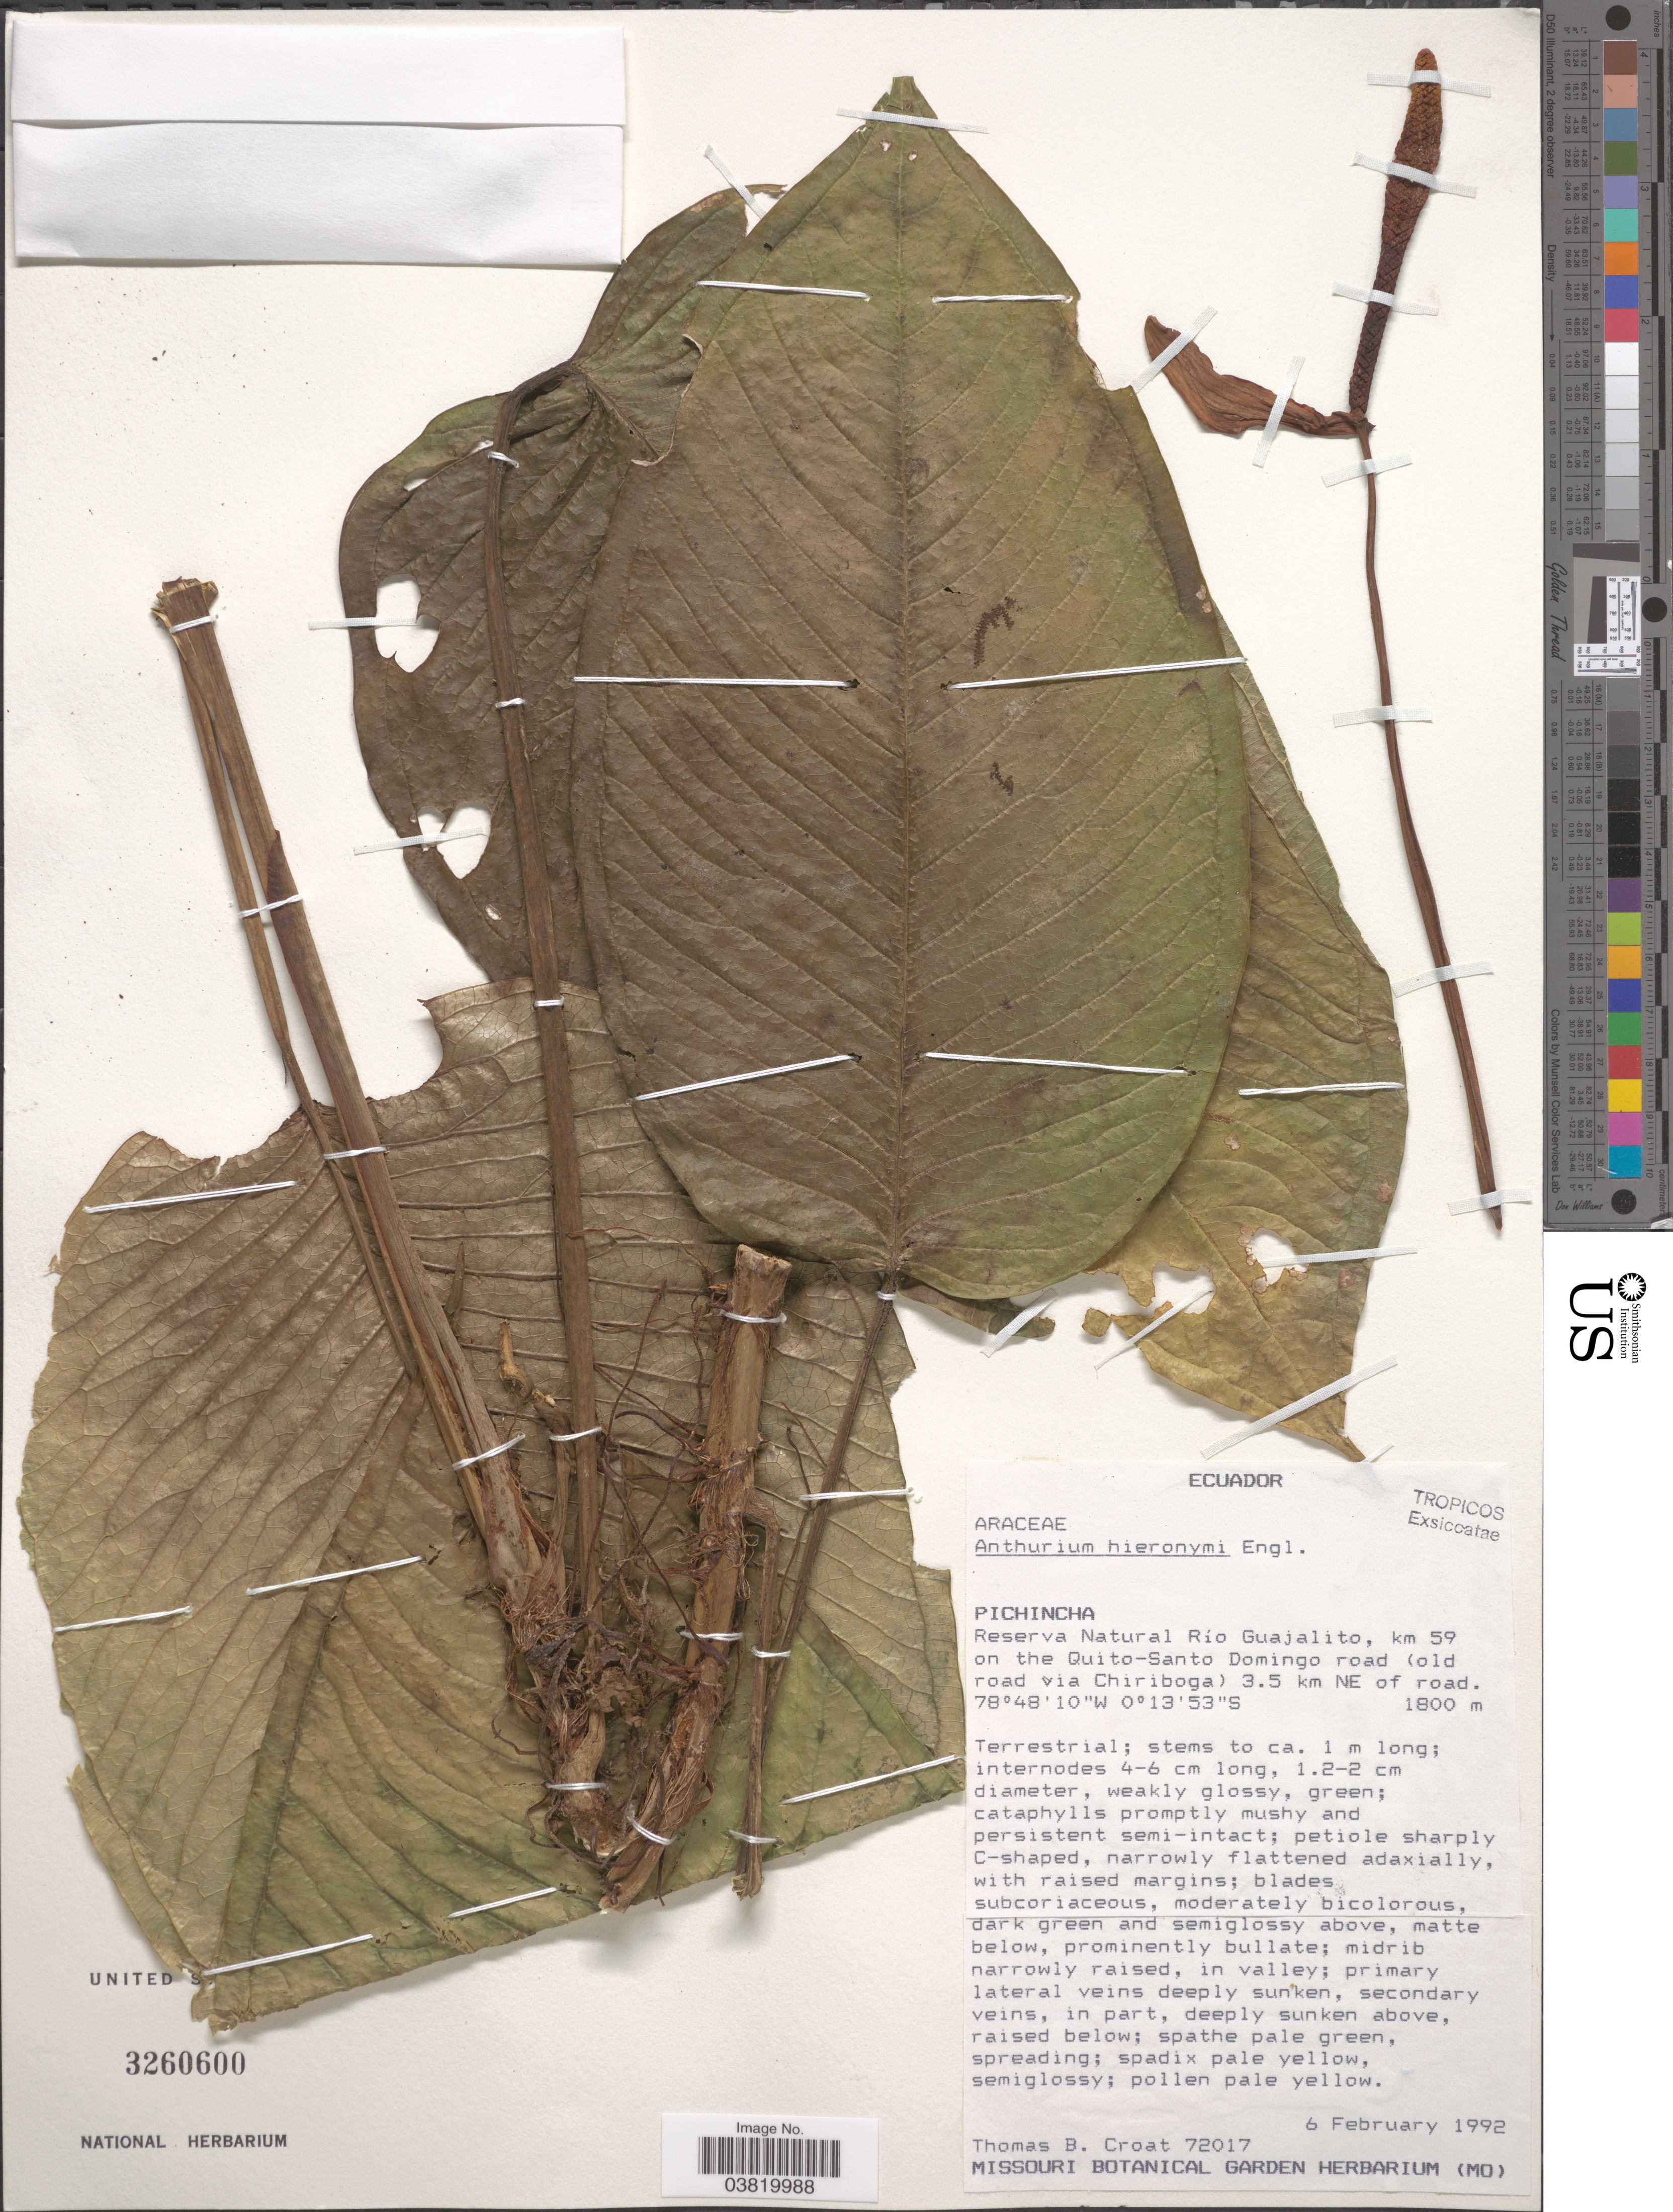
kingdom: Plantae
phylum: Tracheophyta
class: Liliopsida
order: Alismatales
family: Araceae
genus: Anthurium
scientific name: Anthurium hieronymi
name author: Engl.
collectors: T. B. Croat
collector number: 72017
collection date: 1992-02-06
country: Ecuador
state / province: Pichincha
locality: Reserva Natural Río Guajalito, km 59 on the Quito-Santo Domingo road (old road via Chiriboga) 3.5 km NE of road.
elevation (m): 1800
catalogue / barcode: US 3260600